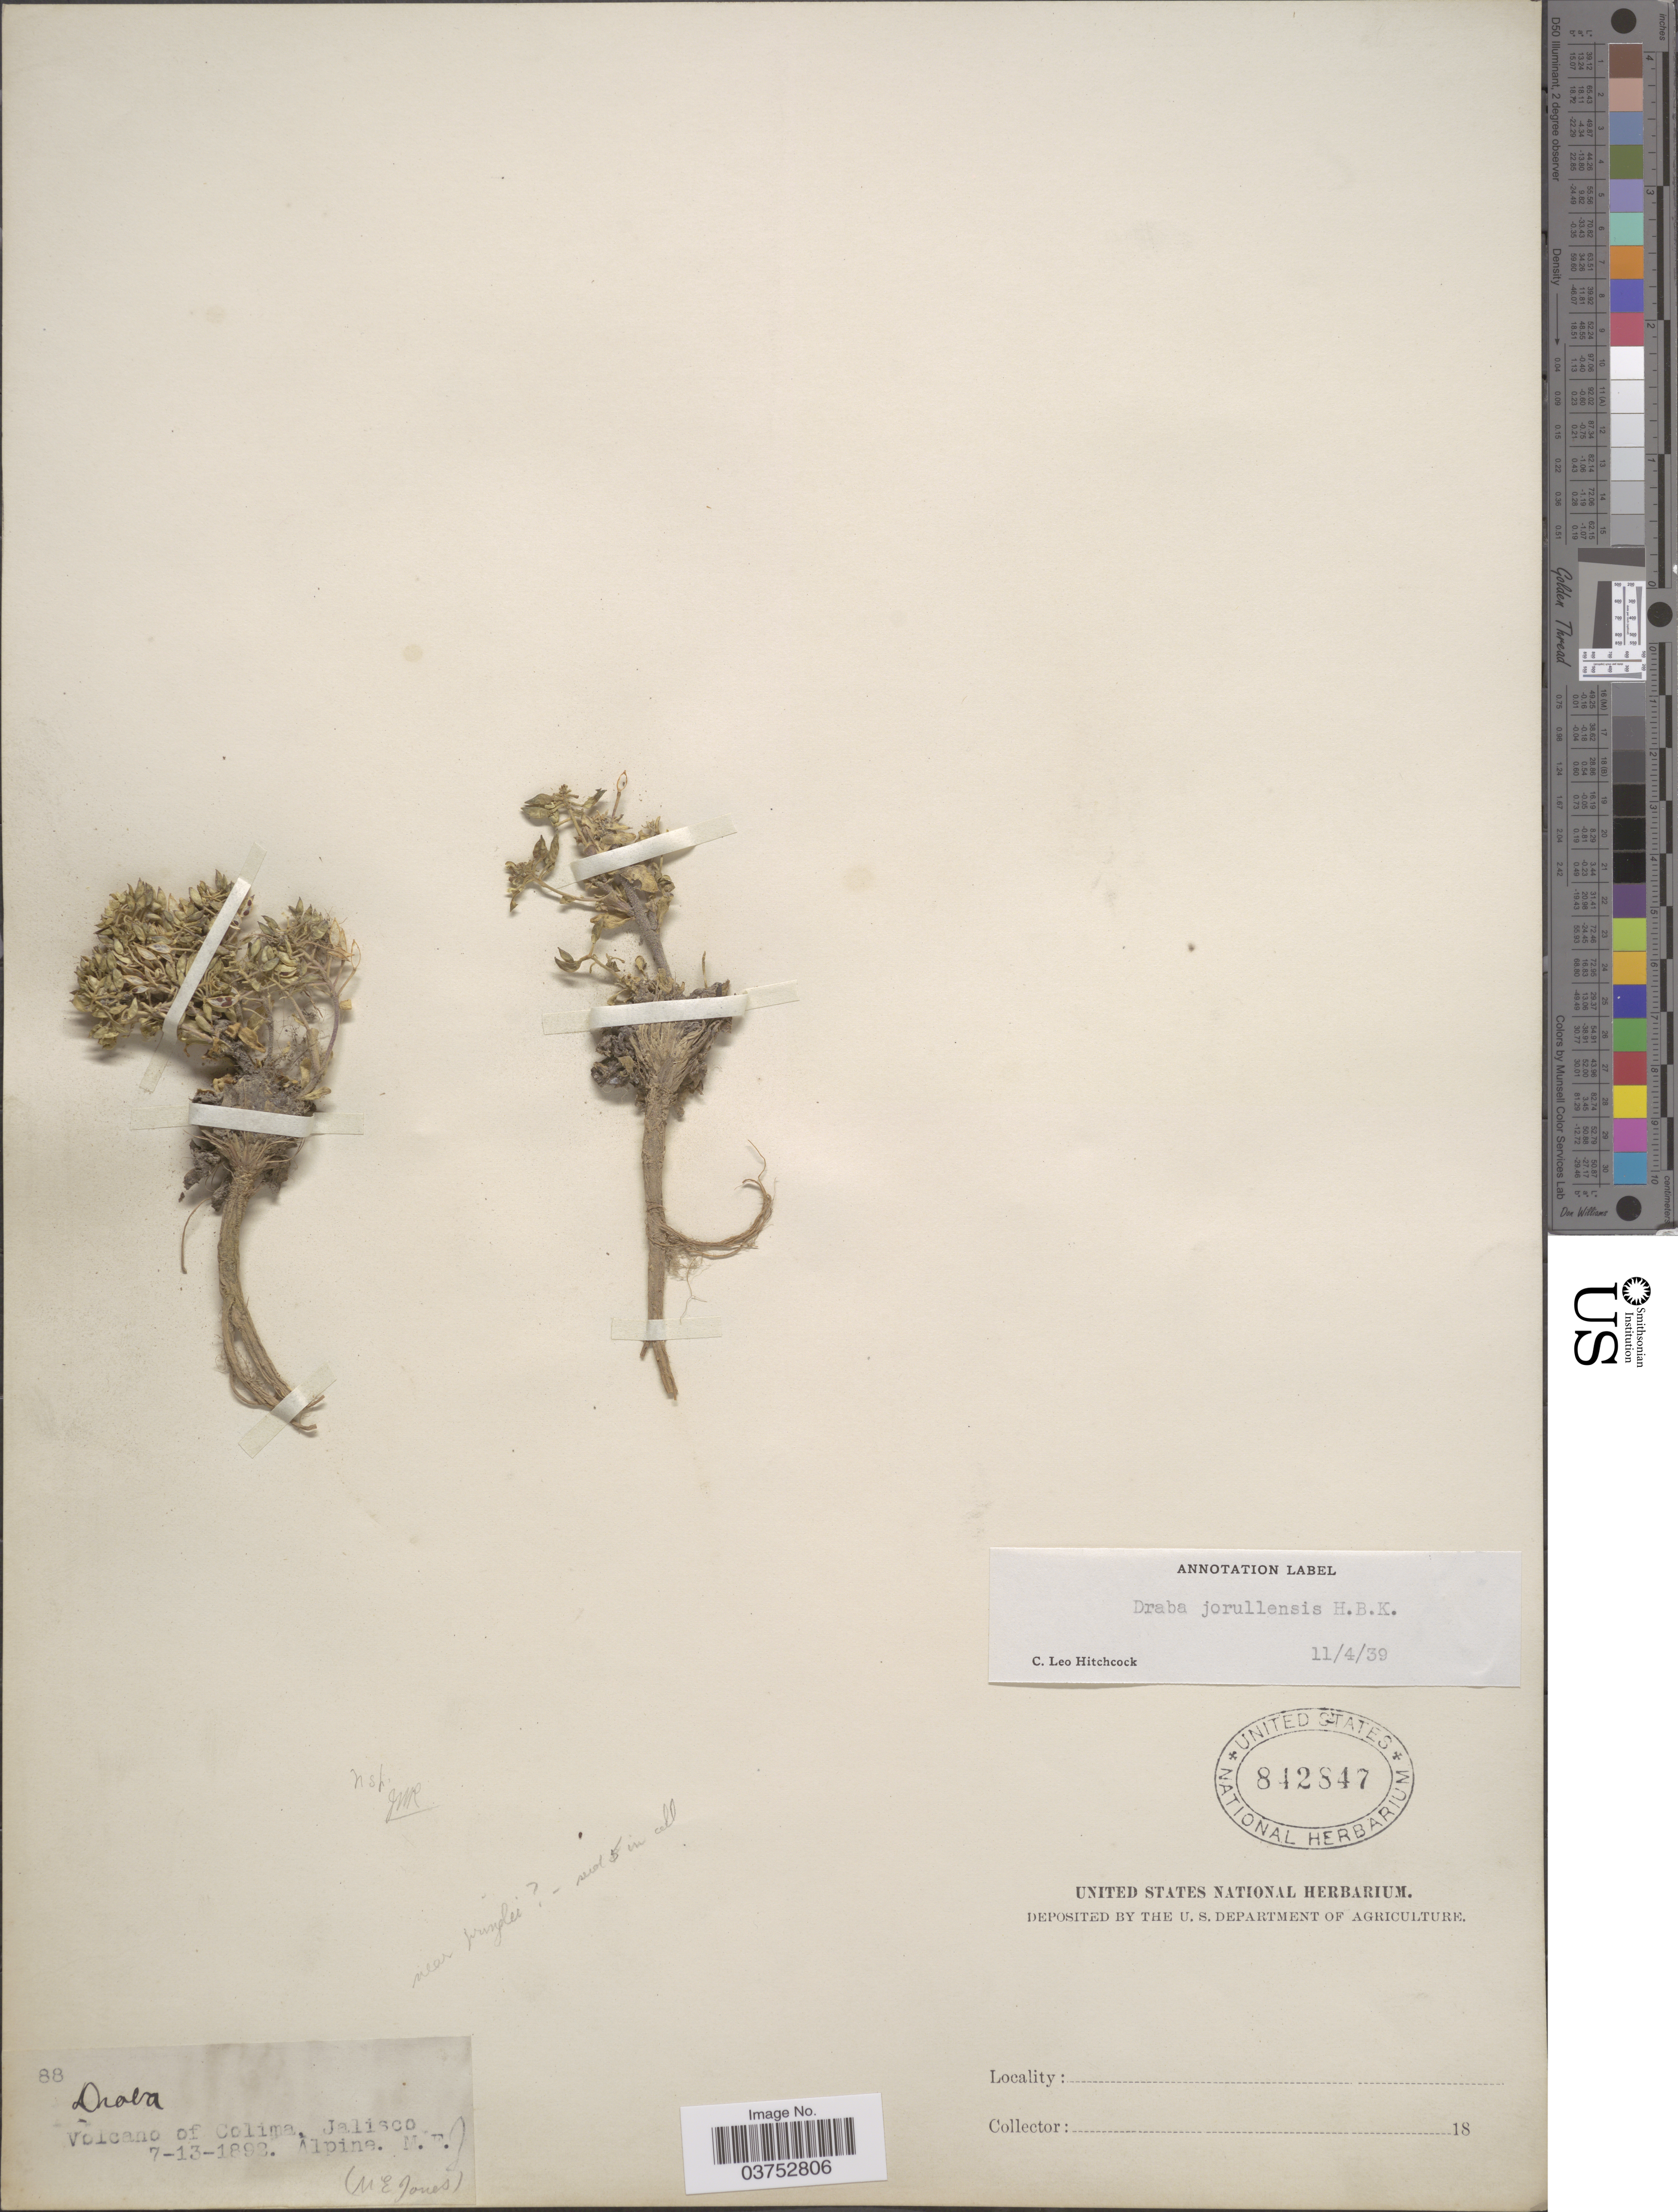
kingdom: Plantae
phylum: Tracheophyta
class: Magnoliopsida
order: Brassicales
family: Brassicaceae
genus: Draba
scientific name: Draba jorullensis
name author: Kunth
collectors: M. E. Jones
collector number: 88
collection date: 1892-07-13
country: Mexico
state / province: Jalisco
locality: Volcano of Colima, Jalisco.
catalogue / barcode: US 842847